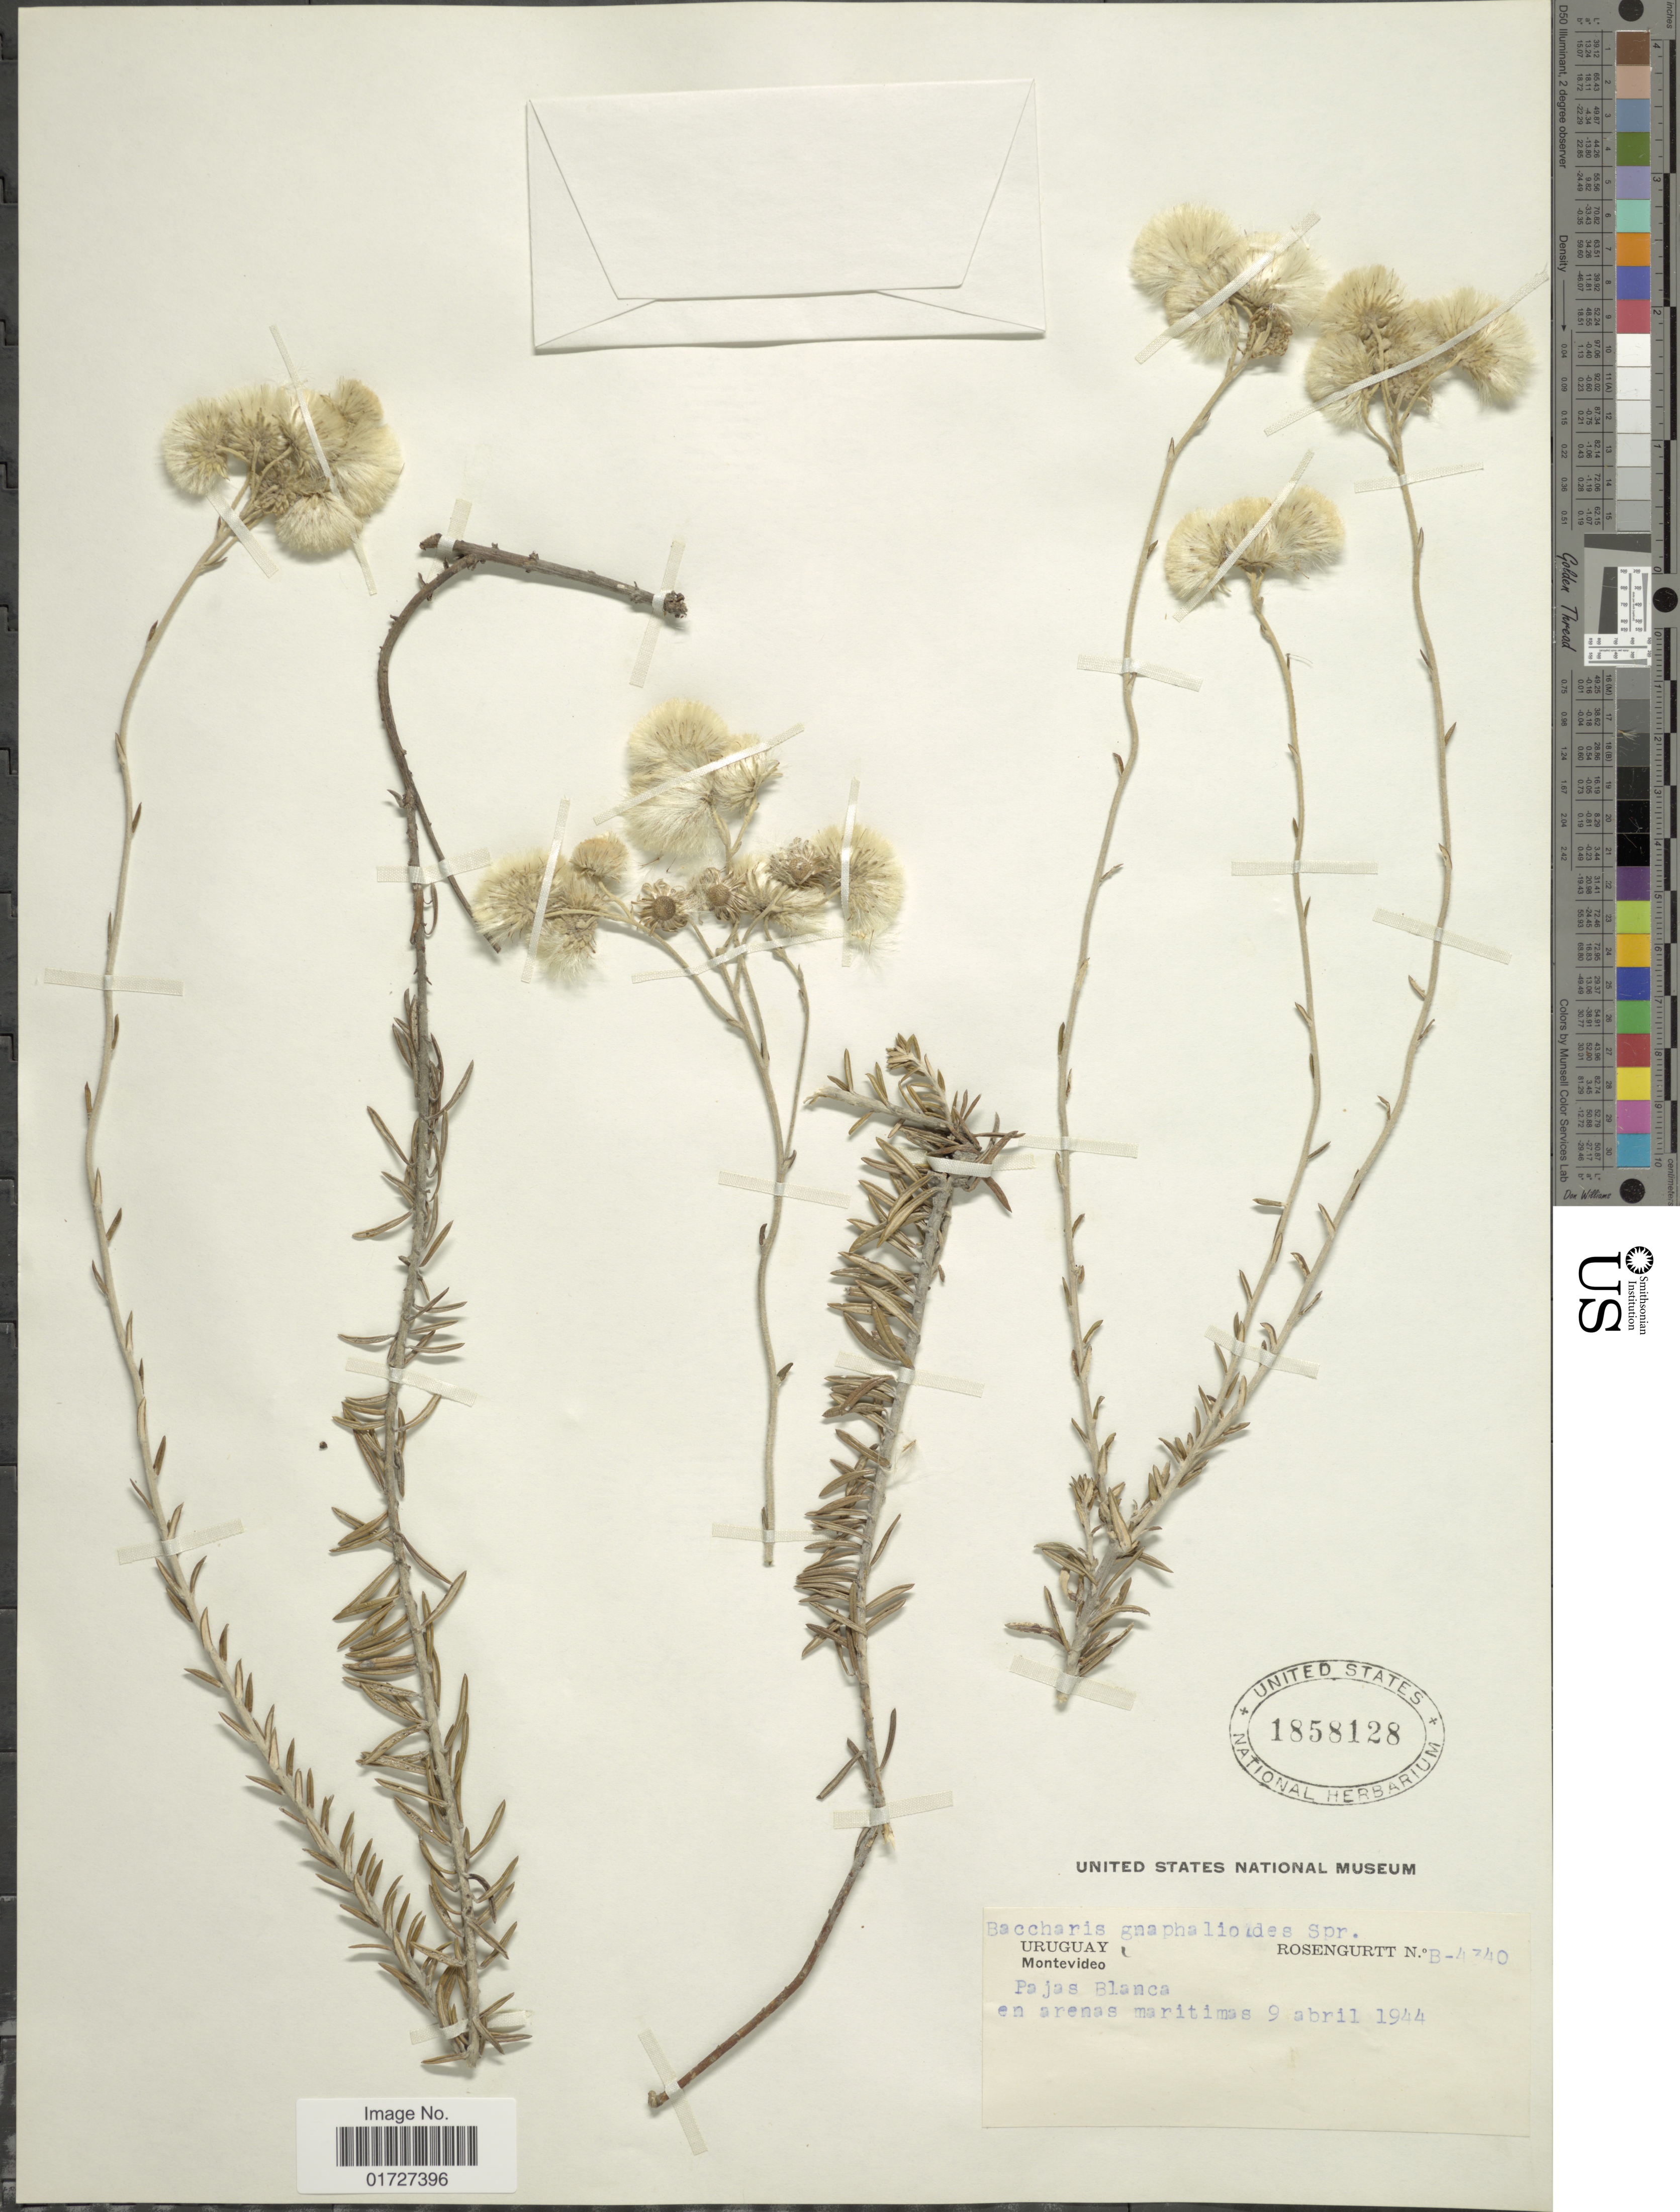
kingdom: Plantae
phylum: Tracheophyta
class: Magnoliopsida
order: Asterales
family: Asteraceae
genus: Baccharis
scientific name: Baccharis gnaphalioides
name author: DC.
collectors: Rosengurtt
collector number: B-4340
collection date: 1944-04-09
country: Uruguay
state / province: Montevideo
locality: Pajas Blanca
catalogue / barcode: US 1858128